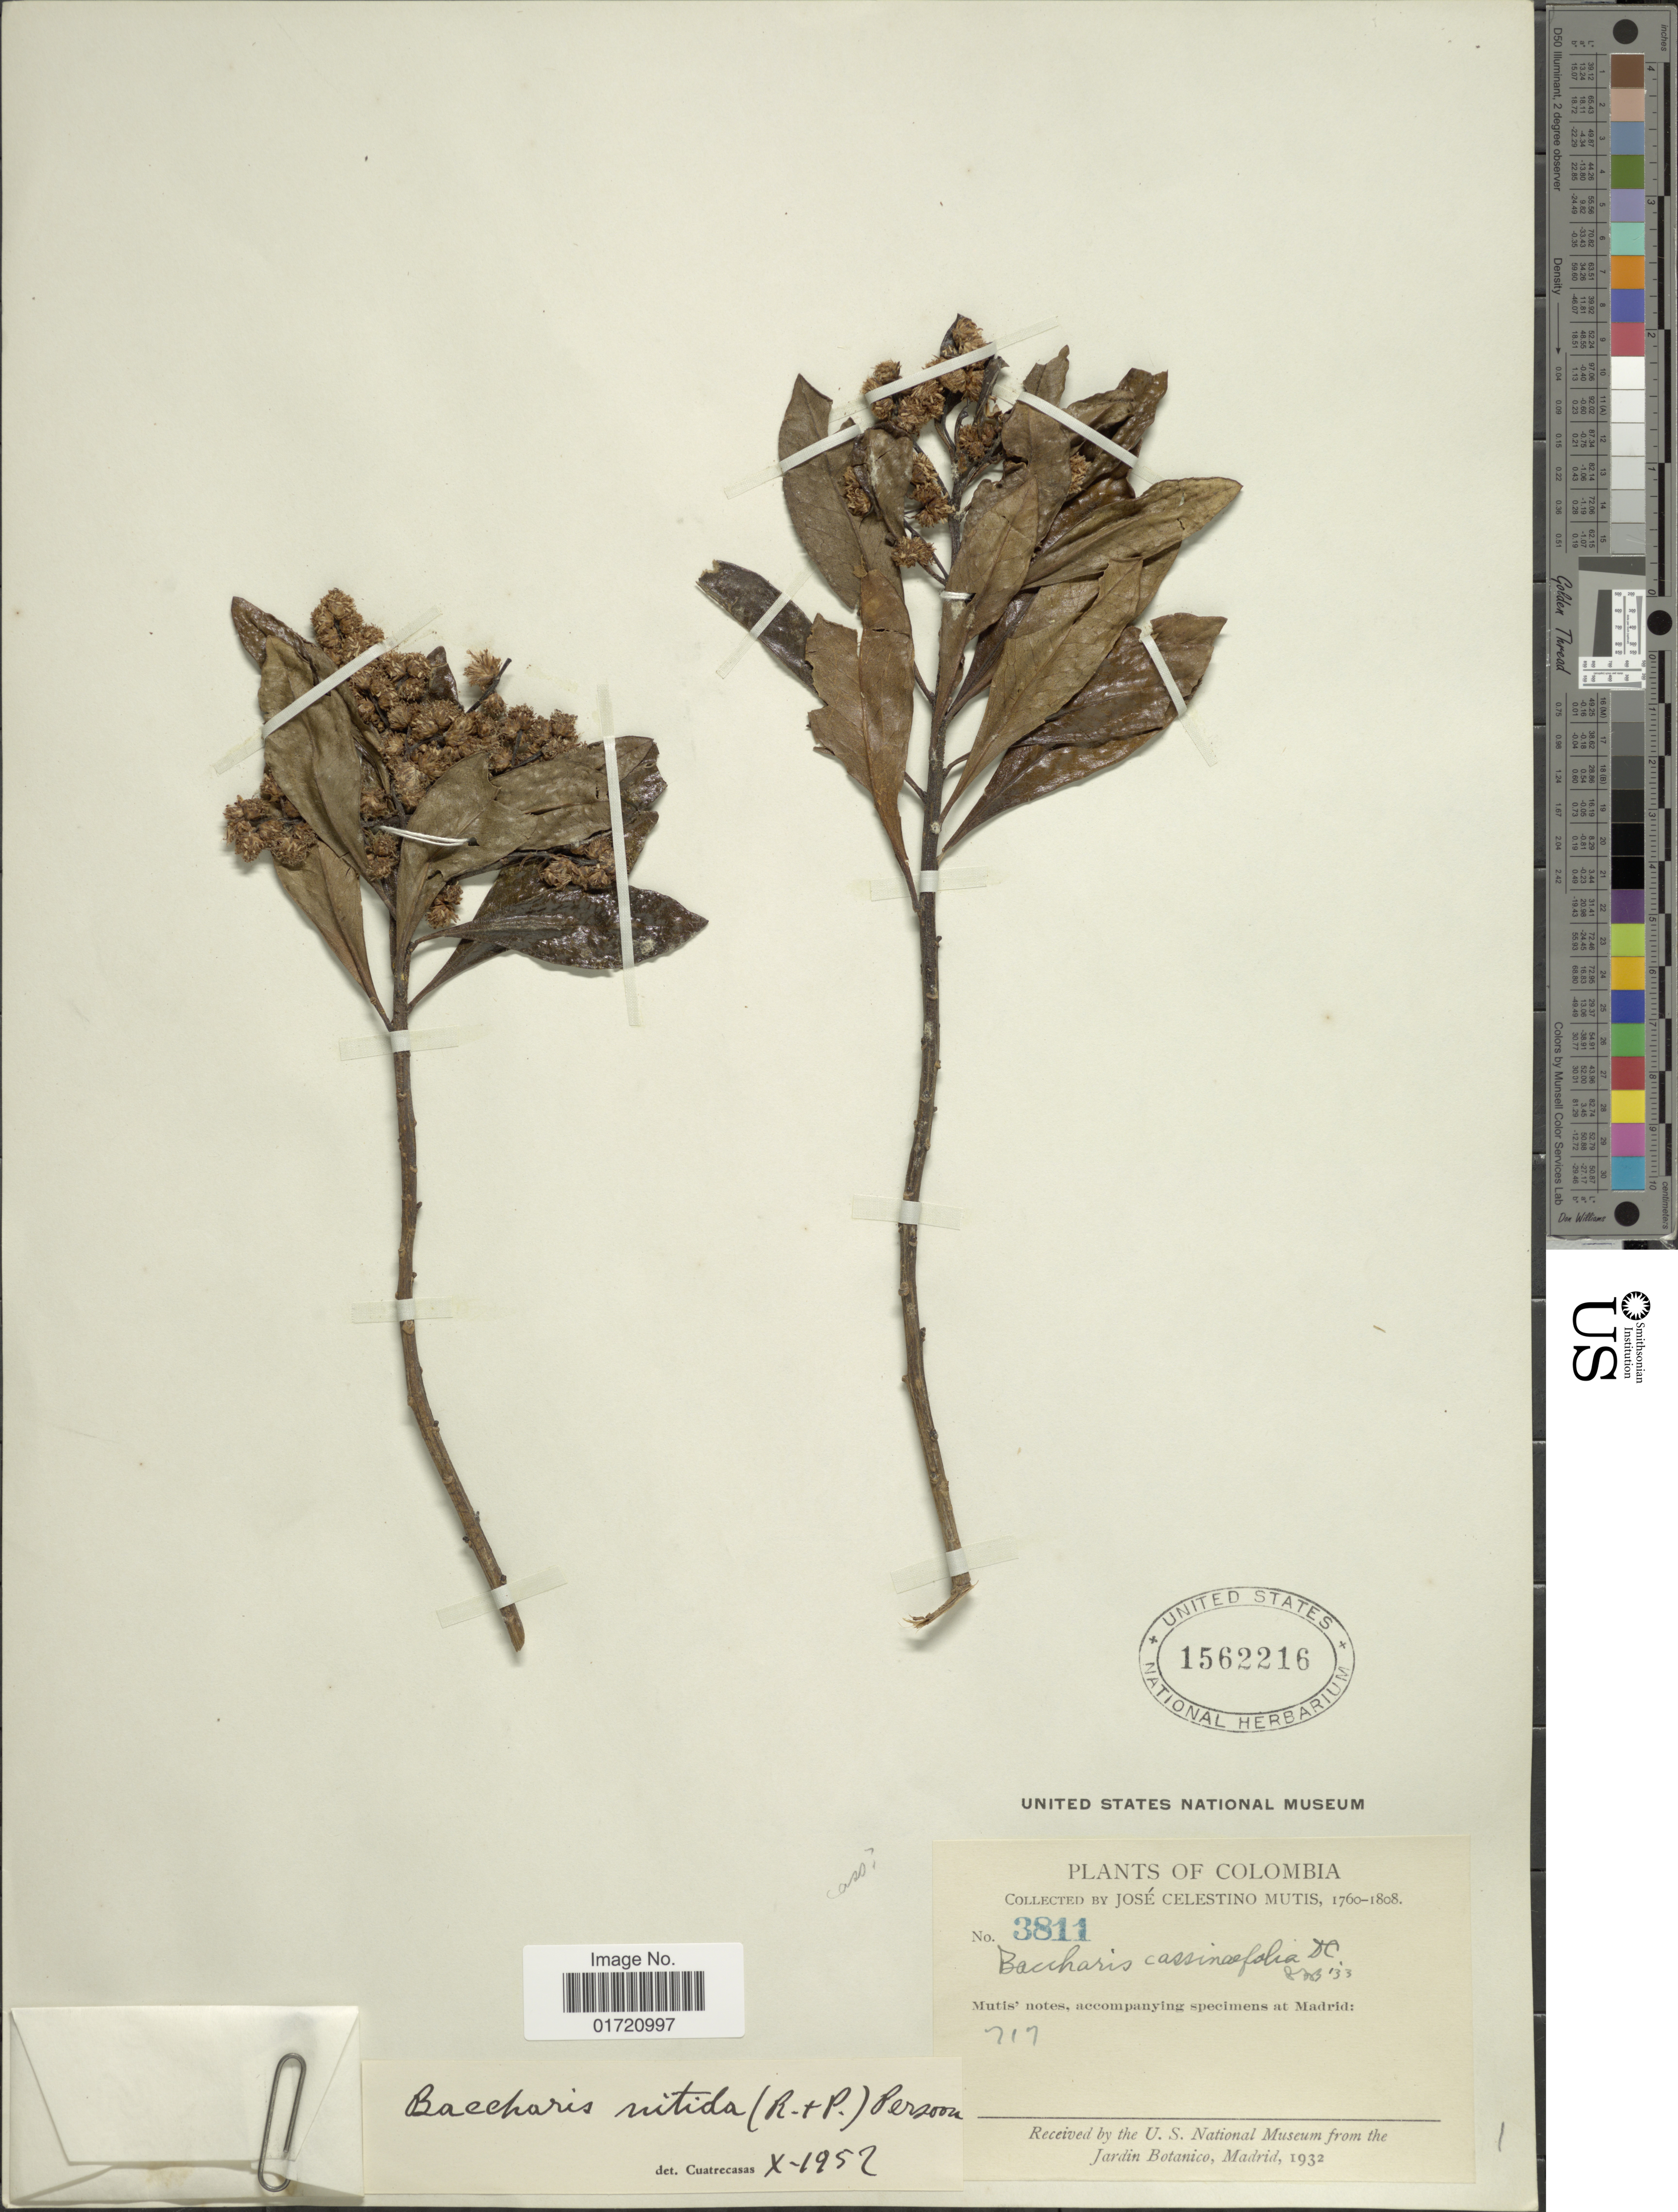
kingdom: Plantae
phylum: Tracheophyta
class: Magnoliopsida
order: Asterales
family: Asteraceae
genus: Baccharis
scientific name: Baccharis nitida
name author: (Ruiz & Pav.) Pers.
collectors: J. C. B. Mutis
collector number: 3811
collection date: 1760/1808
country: Colombia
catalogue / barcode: US 1562216